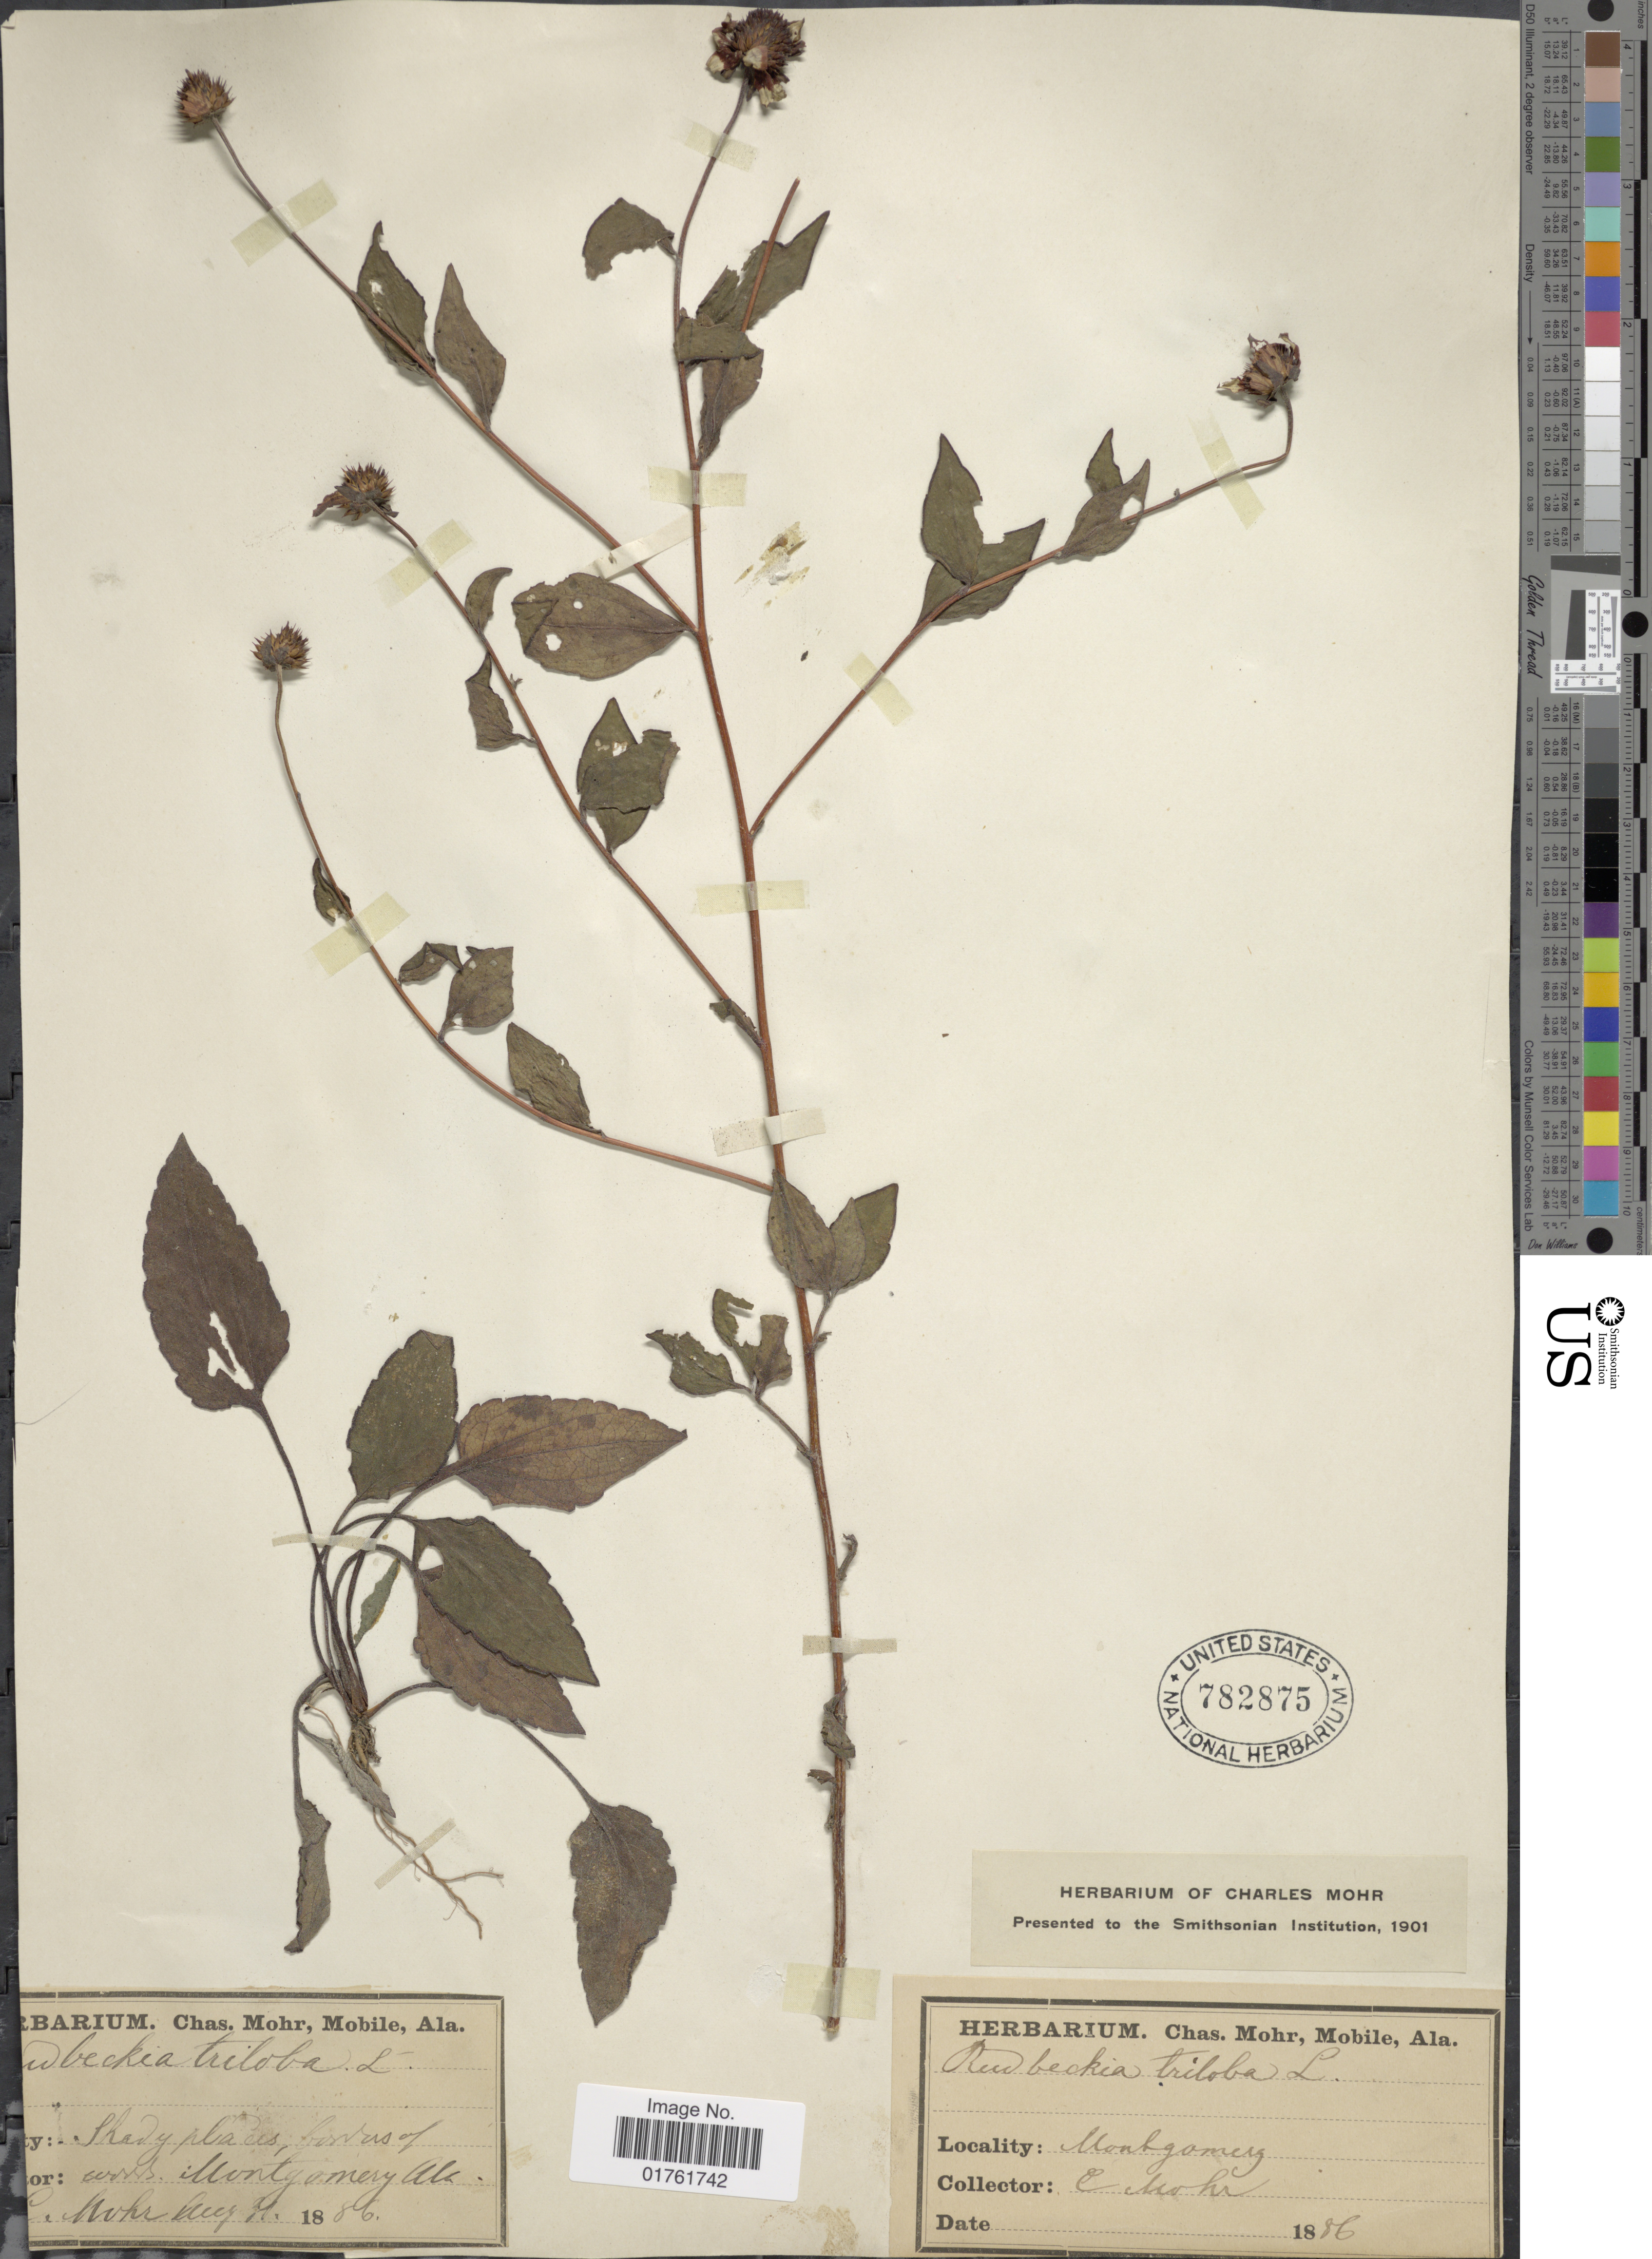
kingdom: Plantae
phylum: Tracheophyta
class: Magnoliopsida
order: Asterales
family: Asteraceae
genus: Rudbeckia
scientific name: Rudbeckia triloba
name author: L.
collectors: C. T. Mohr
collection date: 1886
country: United States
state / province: Alabama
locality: Shady places, borders of woods, Montgomery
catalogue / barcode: US 782875